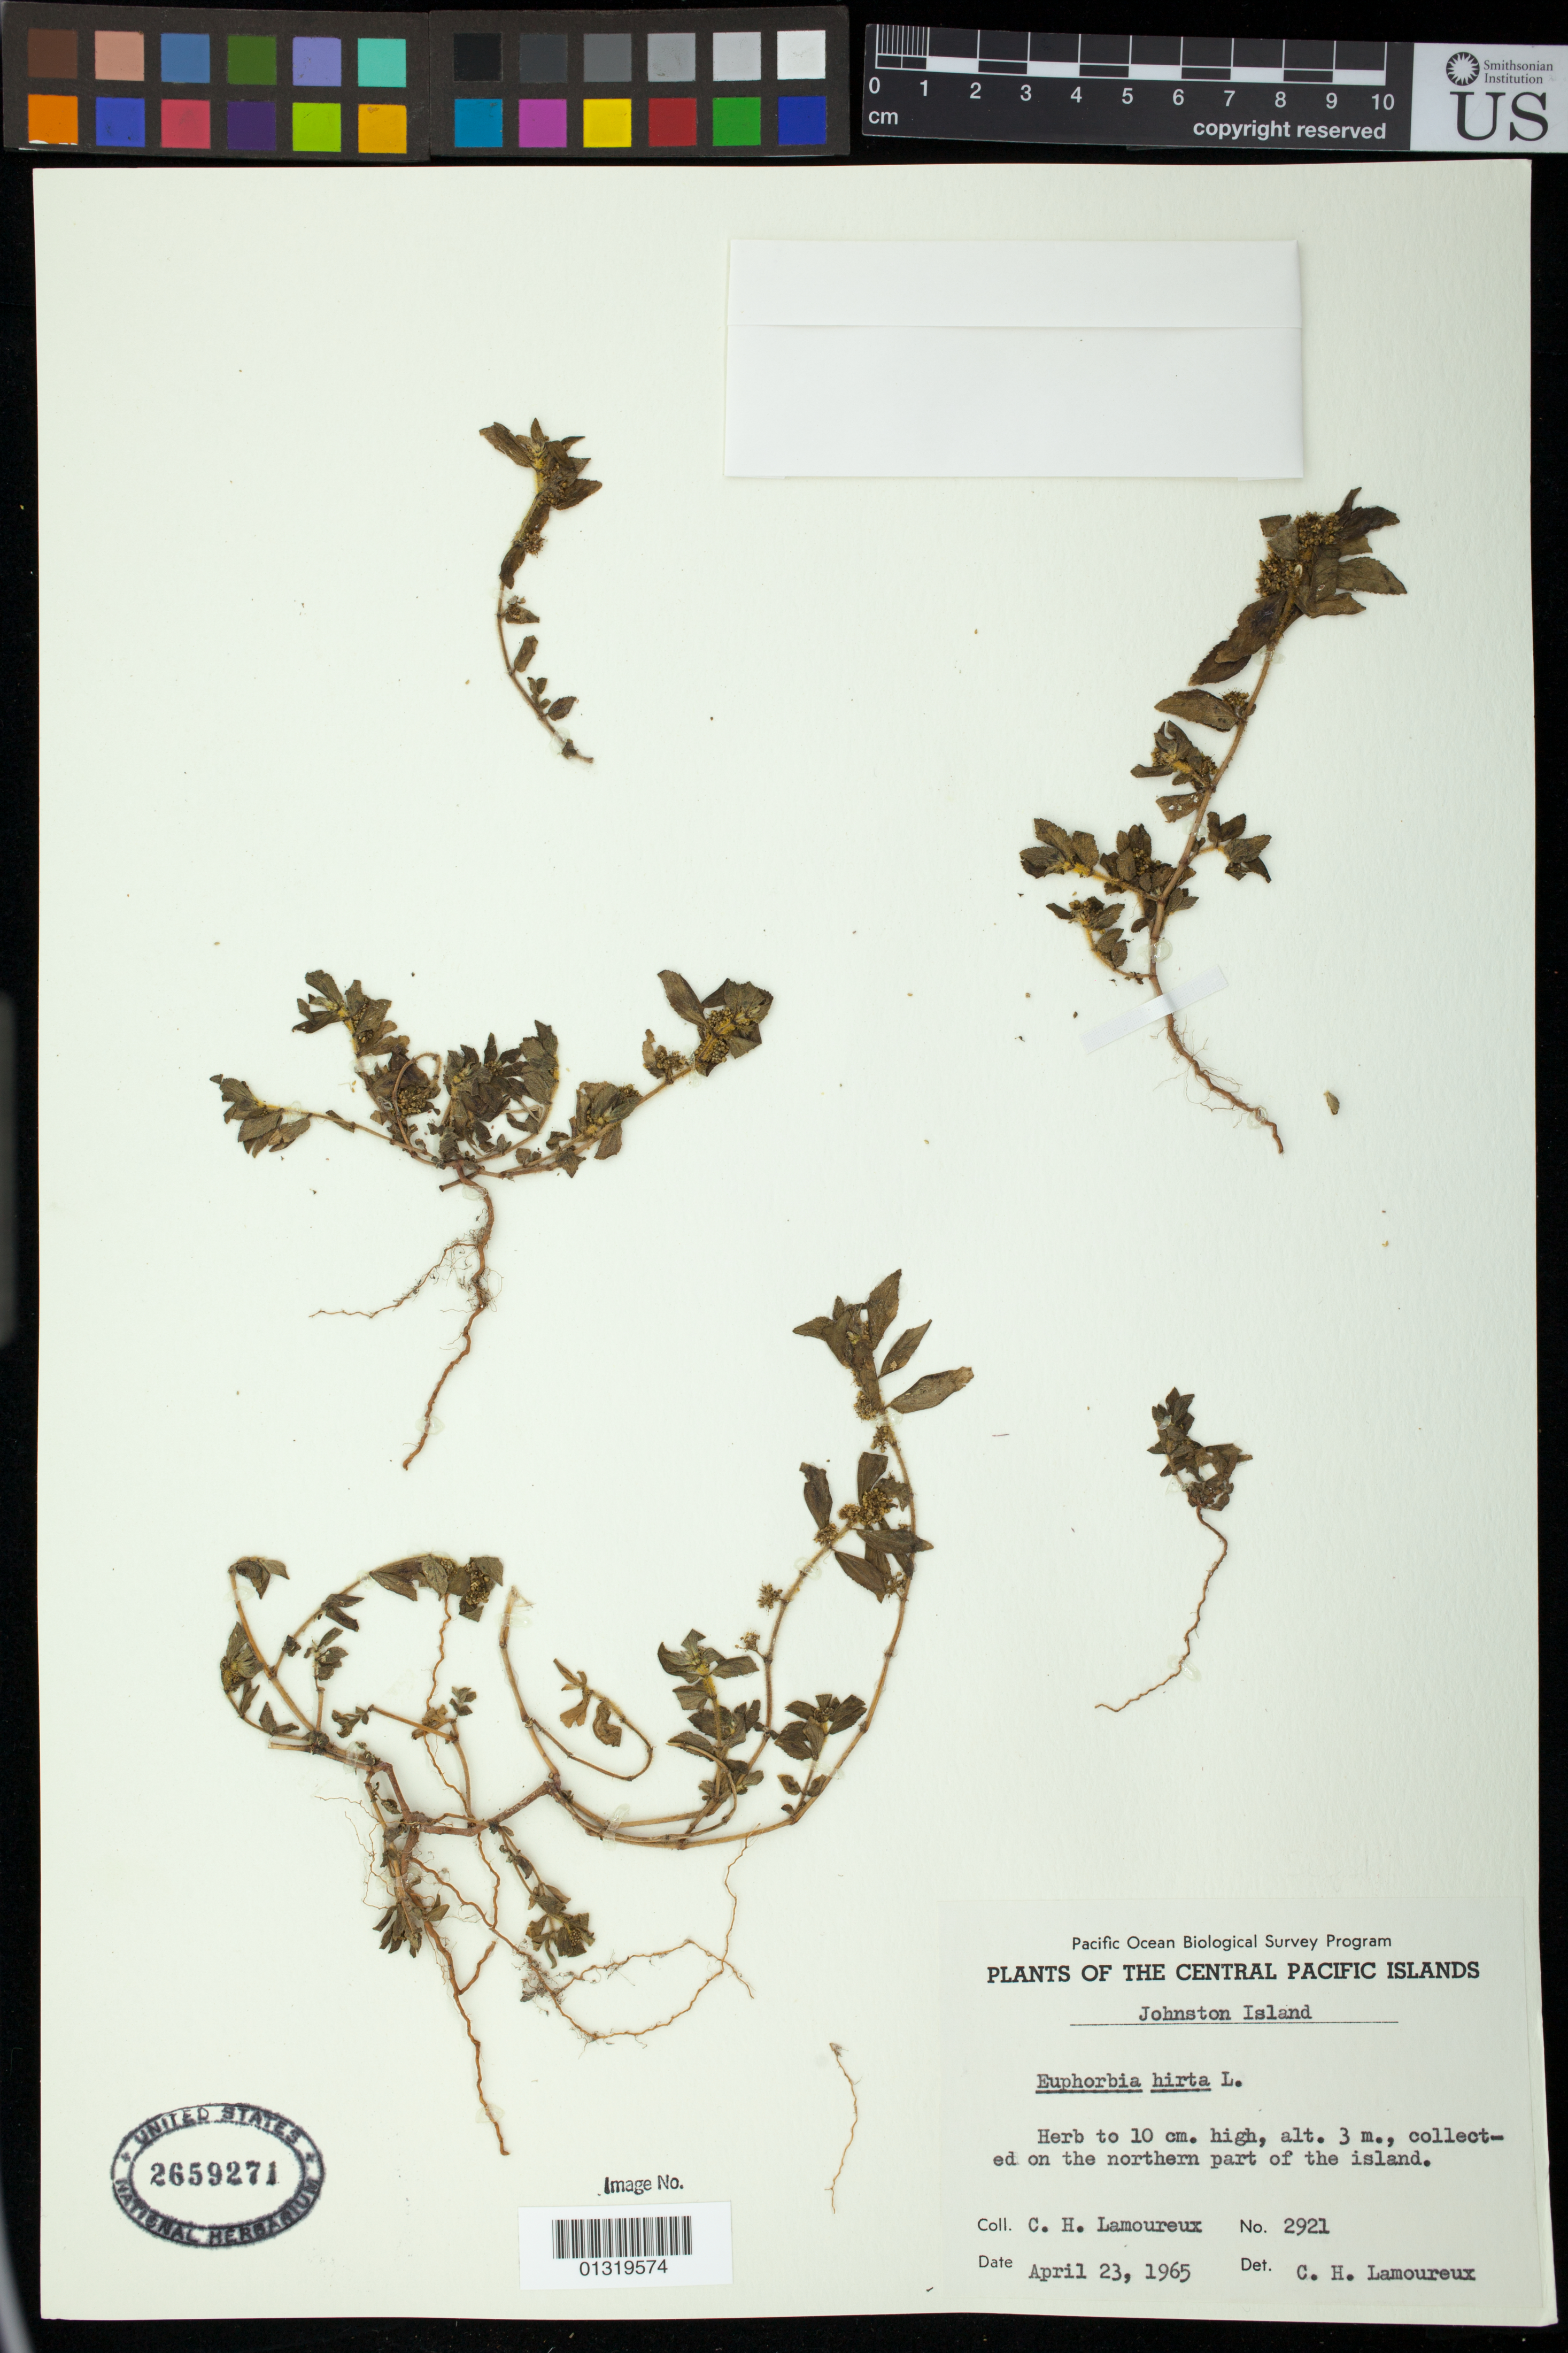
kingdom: Plantae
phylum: Tracheophyta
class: Magnoliopsida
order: Malpighiales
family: Euphorbiaceae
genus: Euphorbia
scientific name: Euphorbia hirta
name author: L.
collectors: C. H. Lamoureux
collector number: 2921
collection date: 1965-04-23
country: U.S. Administered Pacific Islands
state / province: Johnston Atoll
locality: Johnston Island; collected on the northern part of the island.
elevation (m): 3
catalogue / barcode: US 2659271